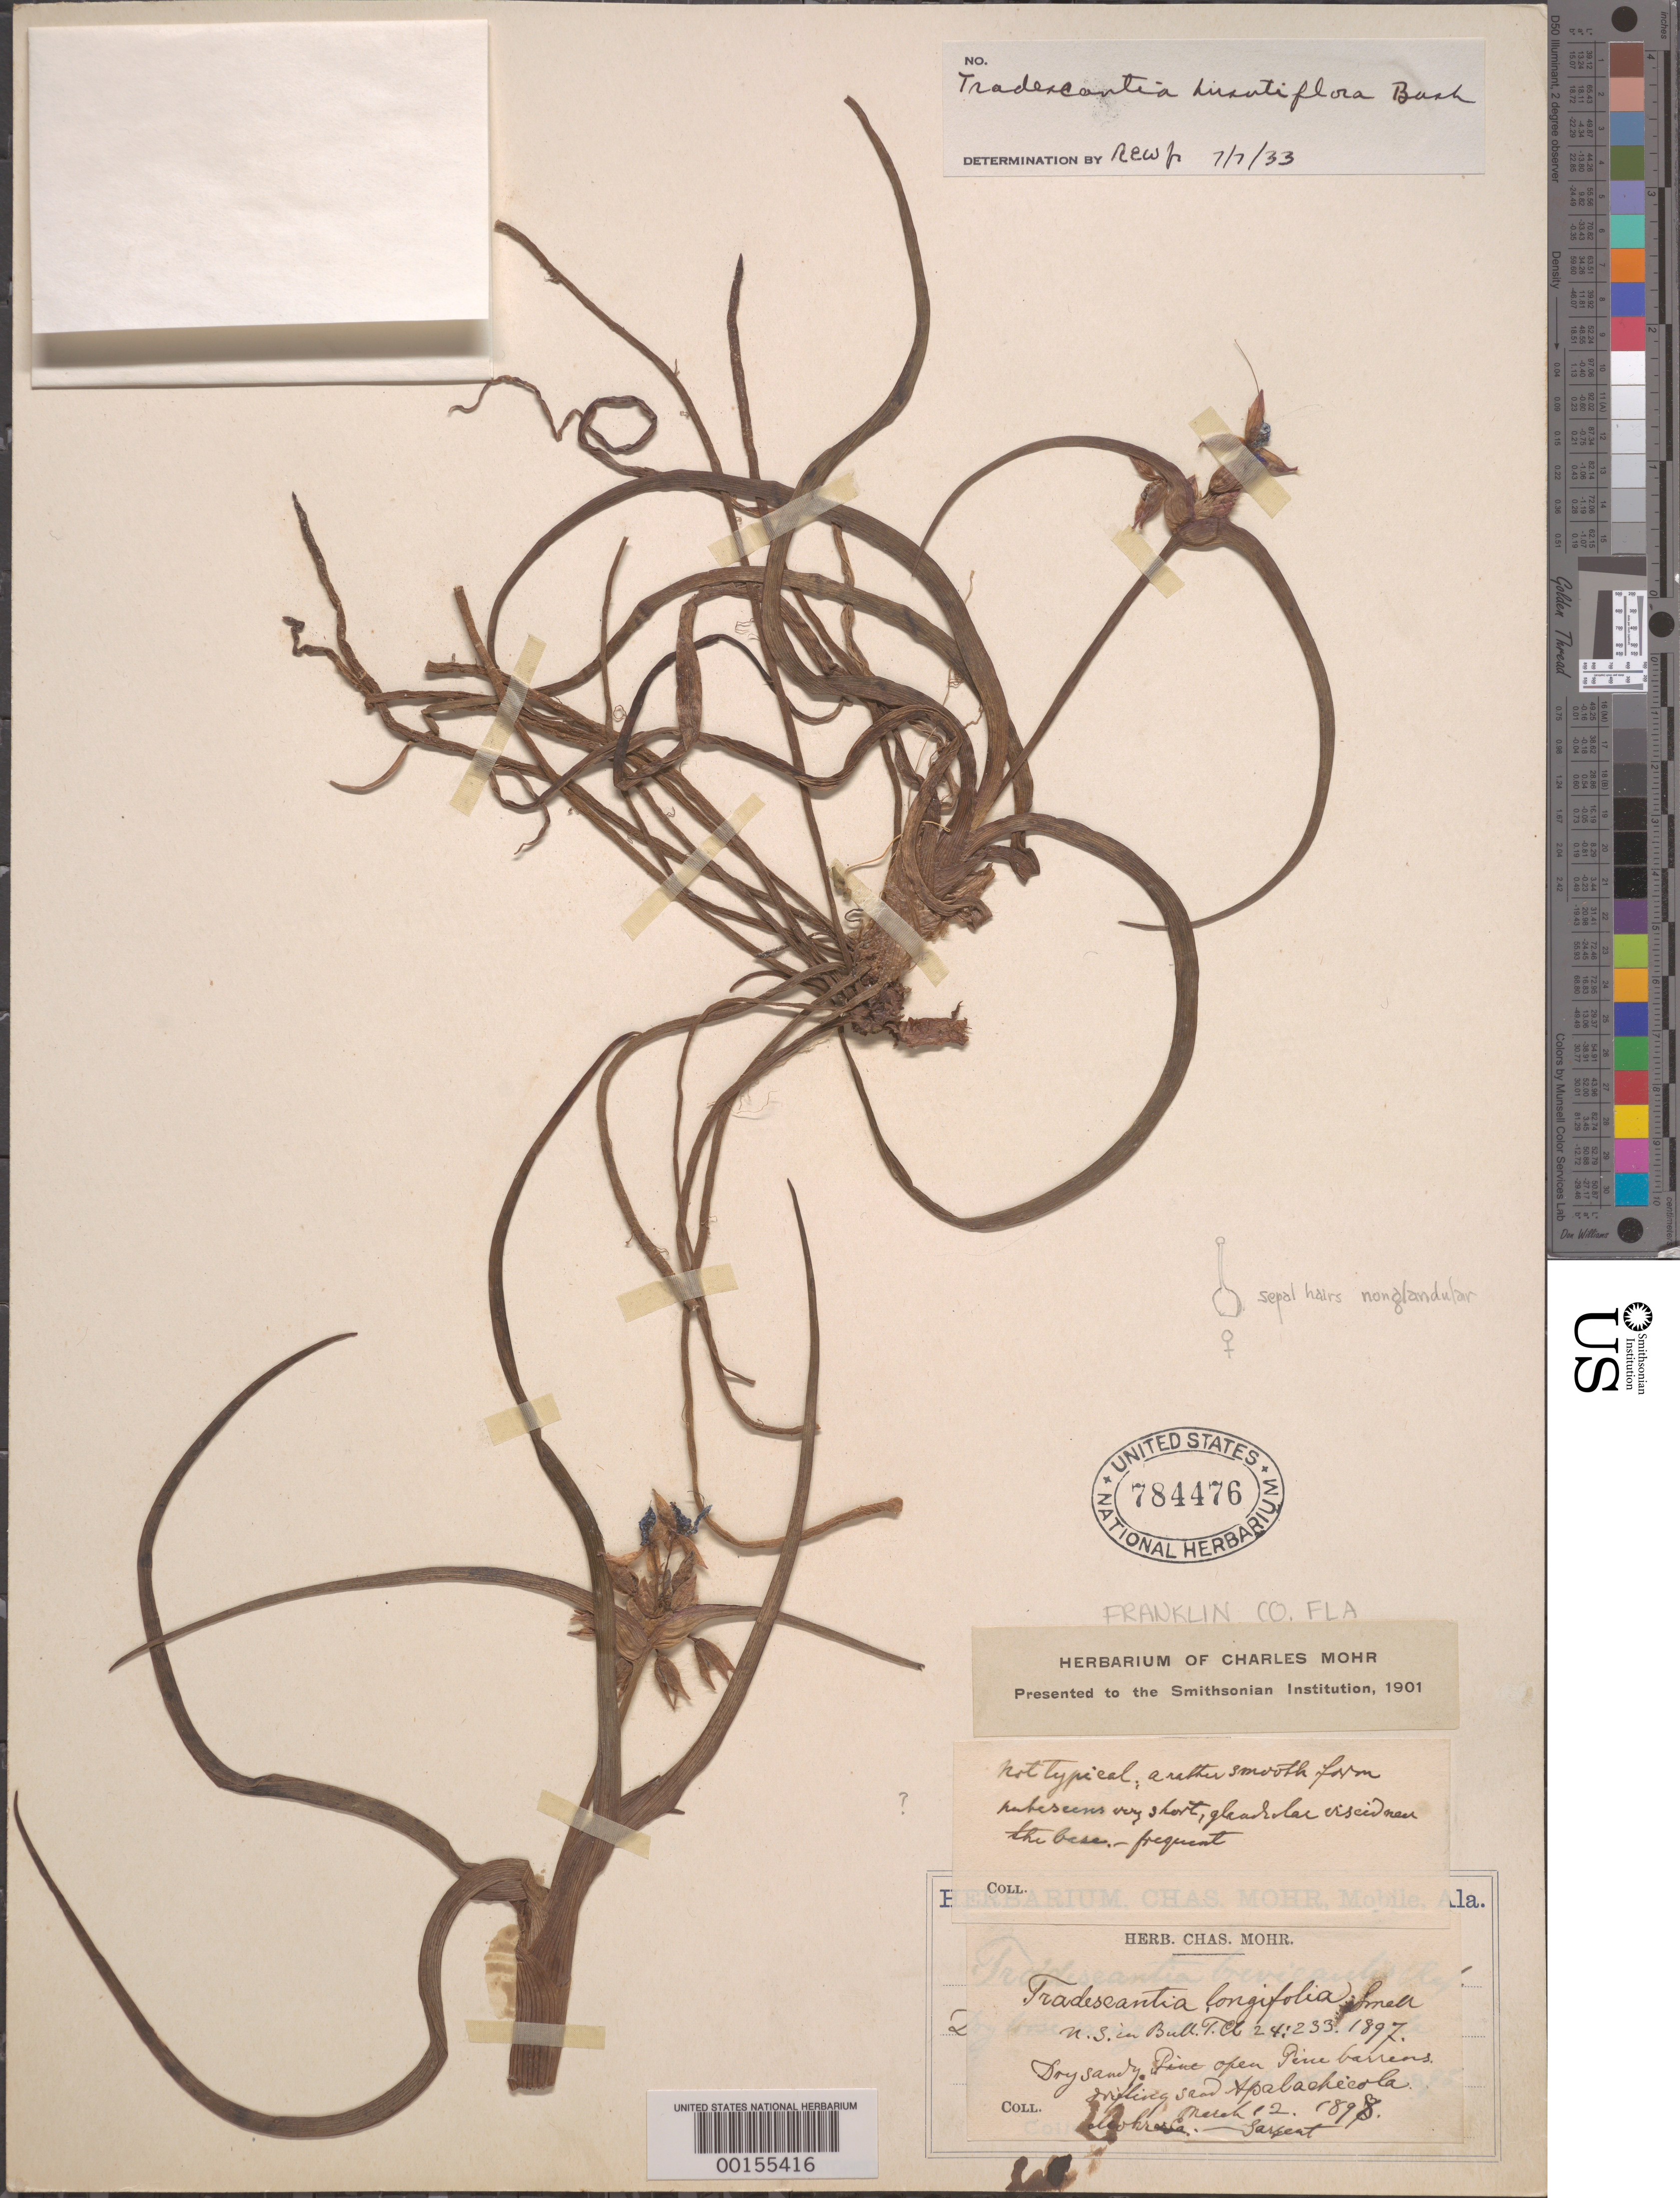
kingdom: Plantae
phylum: Tracheophyta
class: Liliopsida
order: Commelinales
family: Commelinaceae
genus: Tradescantia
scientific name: Tradescantia hirsutiflora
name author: Bush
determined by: REW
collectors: C. T. Mohr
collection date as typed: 12 Mar 1898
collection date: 1898-03-12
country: United States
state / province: Florida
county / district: Franklin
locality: Apalachicola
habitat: Dry sandy open pine barrens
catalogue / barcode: US 784476